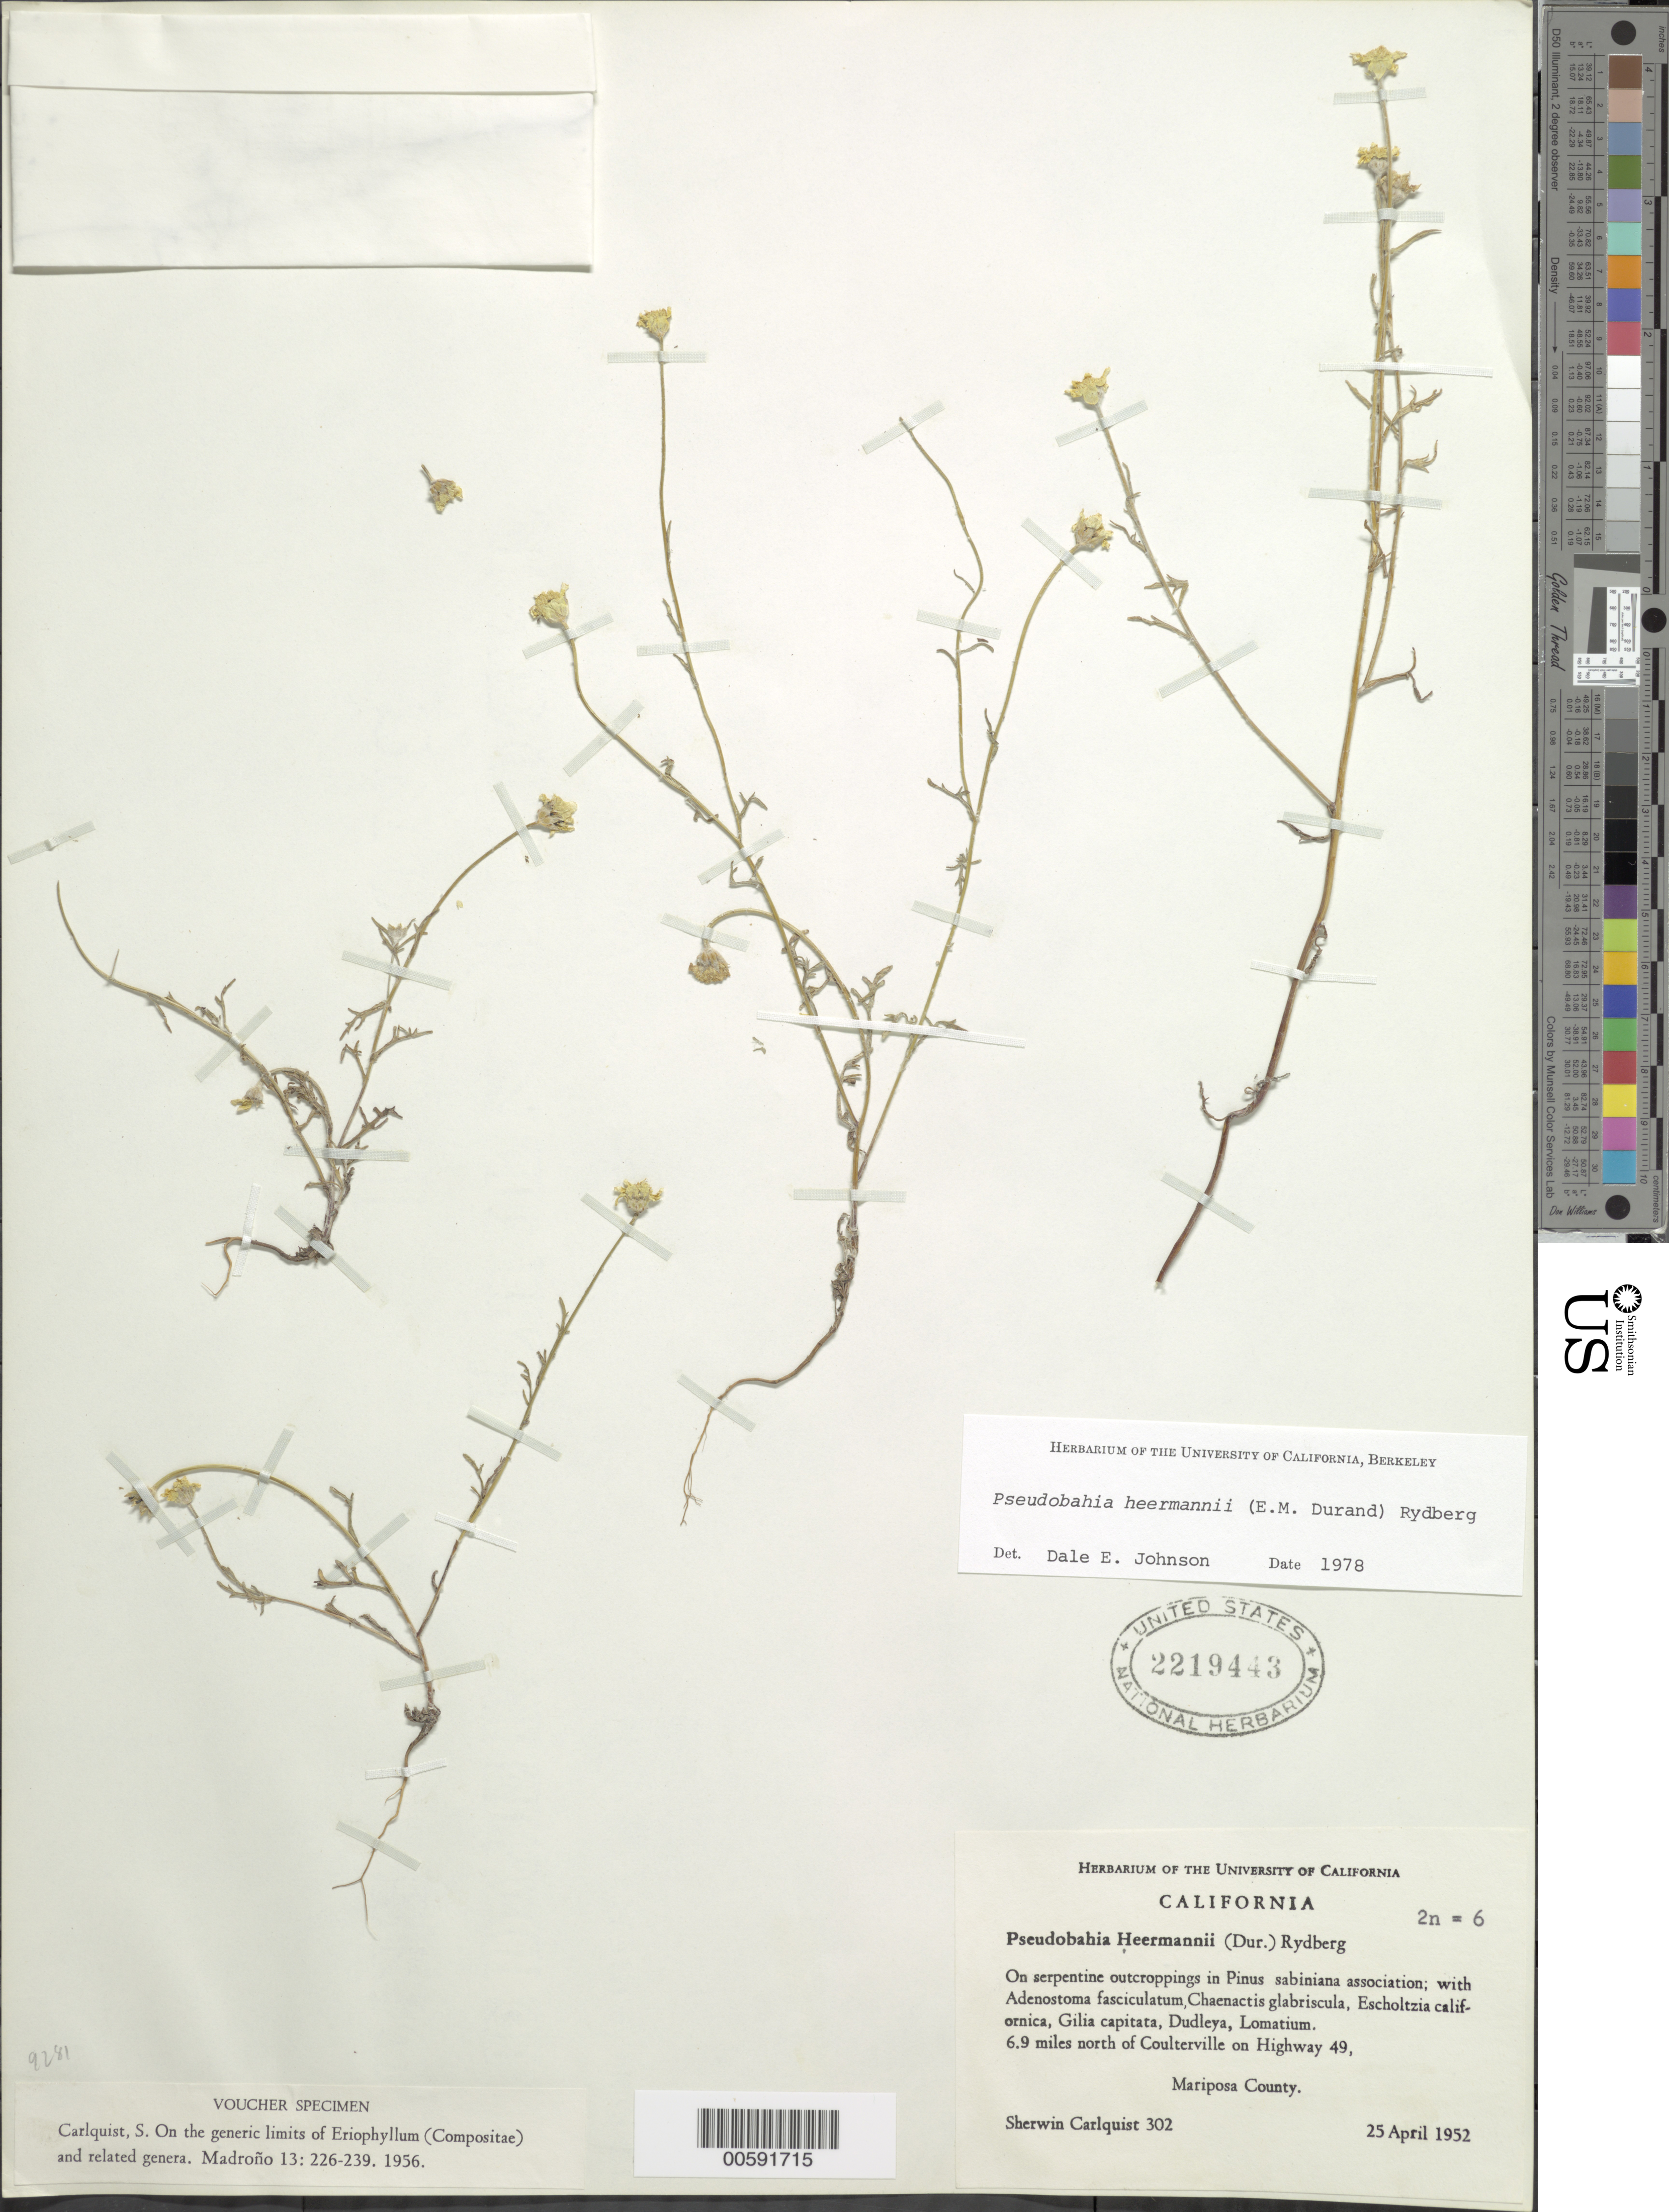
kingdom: Plantae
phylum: Tracheophyta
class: Magnoliopsida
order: Asterales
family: Asteraceae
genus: Pseudobahia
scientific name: Pseudobahia heermannii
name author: (Durand) Rydb.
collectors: S. Carlquist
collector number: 302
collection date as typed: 25 Apr 1952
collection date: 1952-04-25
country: United States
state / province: California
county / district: Mariposa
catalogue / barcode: US 2219443